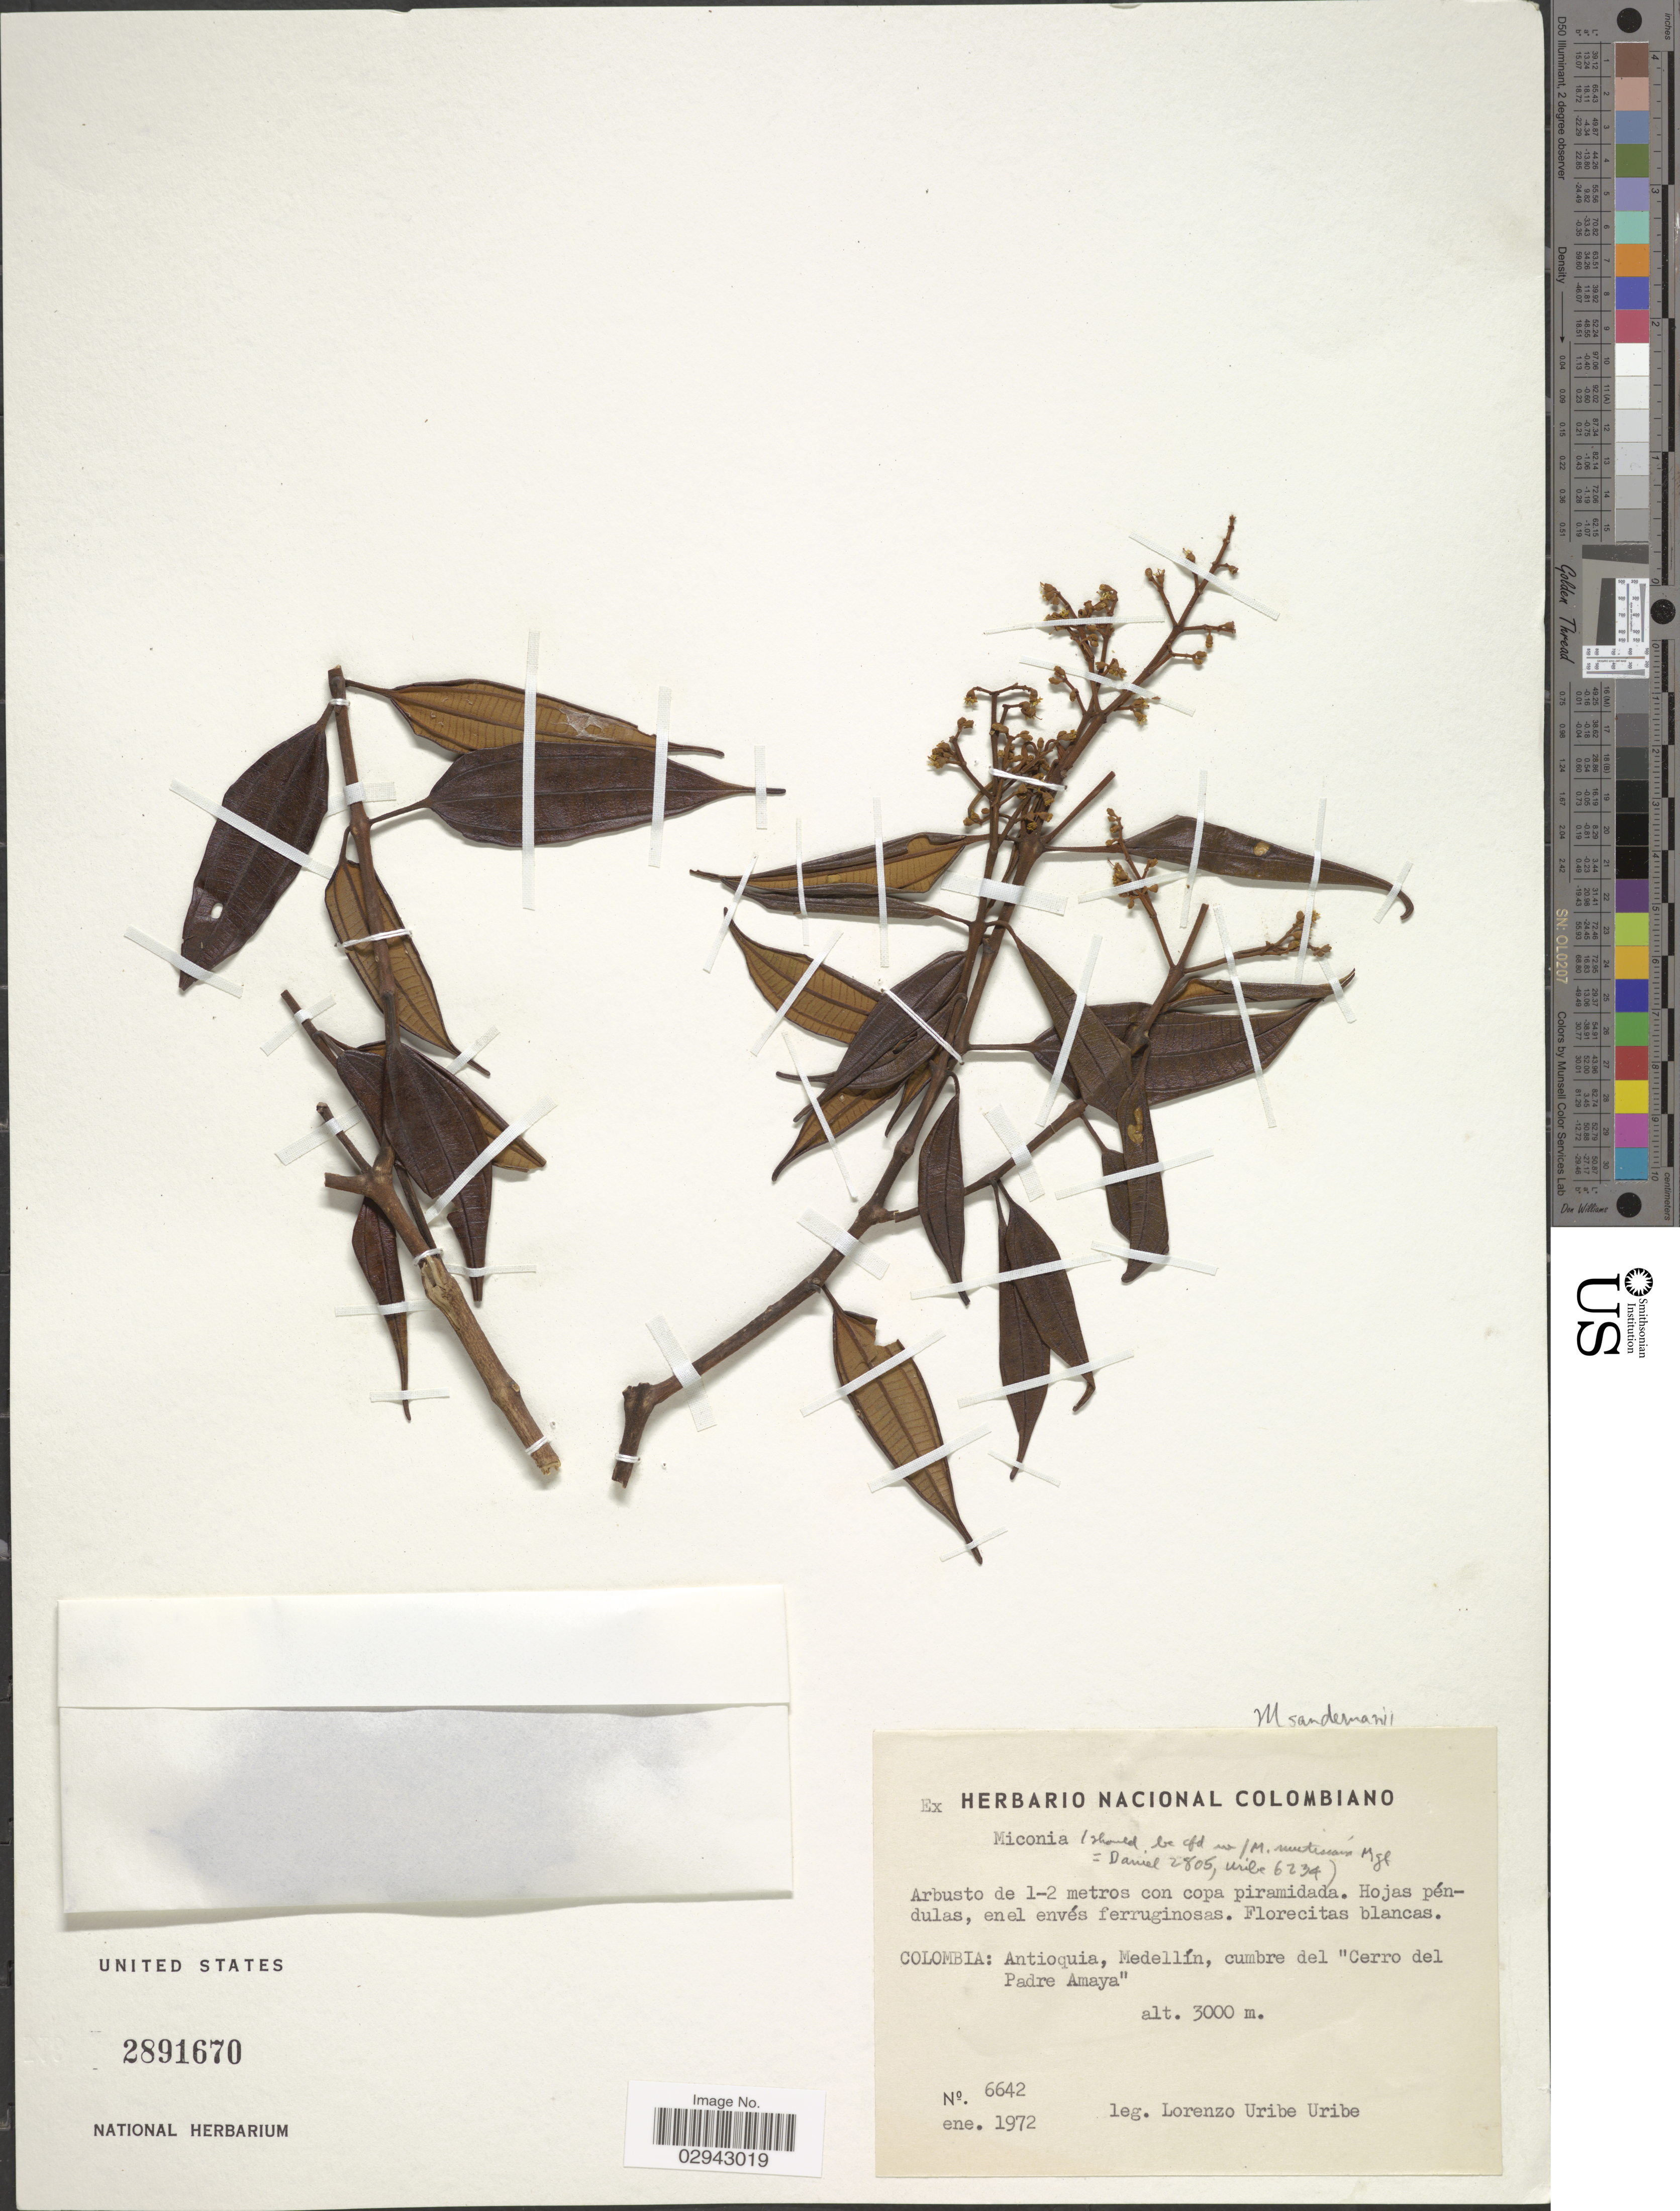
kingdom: Plantae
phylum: Tracheophyta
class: Magnoliopsida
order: Myrtales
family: Melastomataceae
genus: Miconia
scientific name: Miconia sandemanii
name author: Wurdack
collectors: L. Uribe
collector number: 6642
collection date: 1972-01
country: Colombia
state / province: Antioquia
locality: Medellín, cumbre del "Cerro del Padre Amaya".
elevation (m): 3000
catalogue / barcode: US 2891670